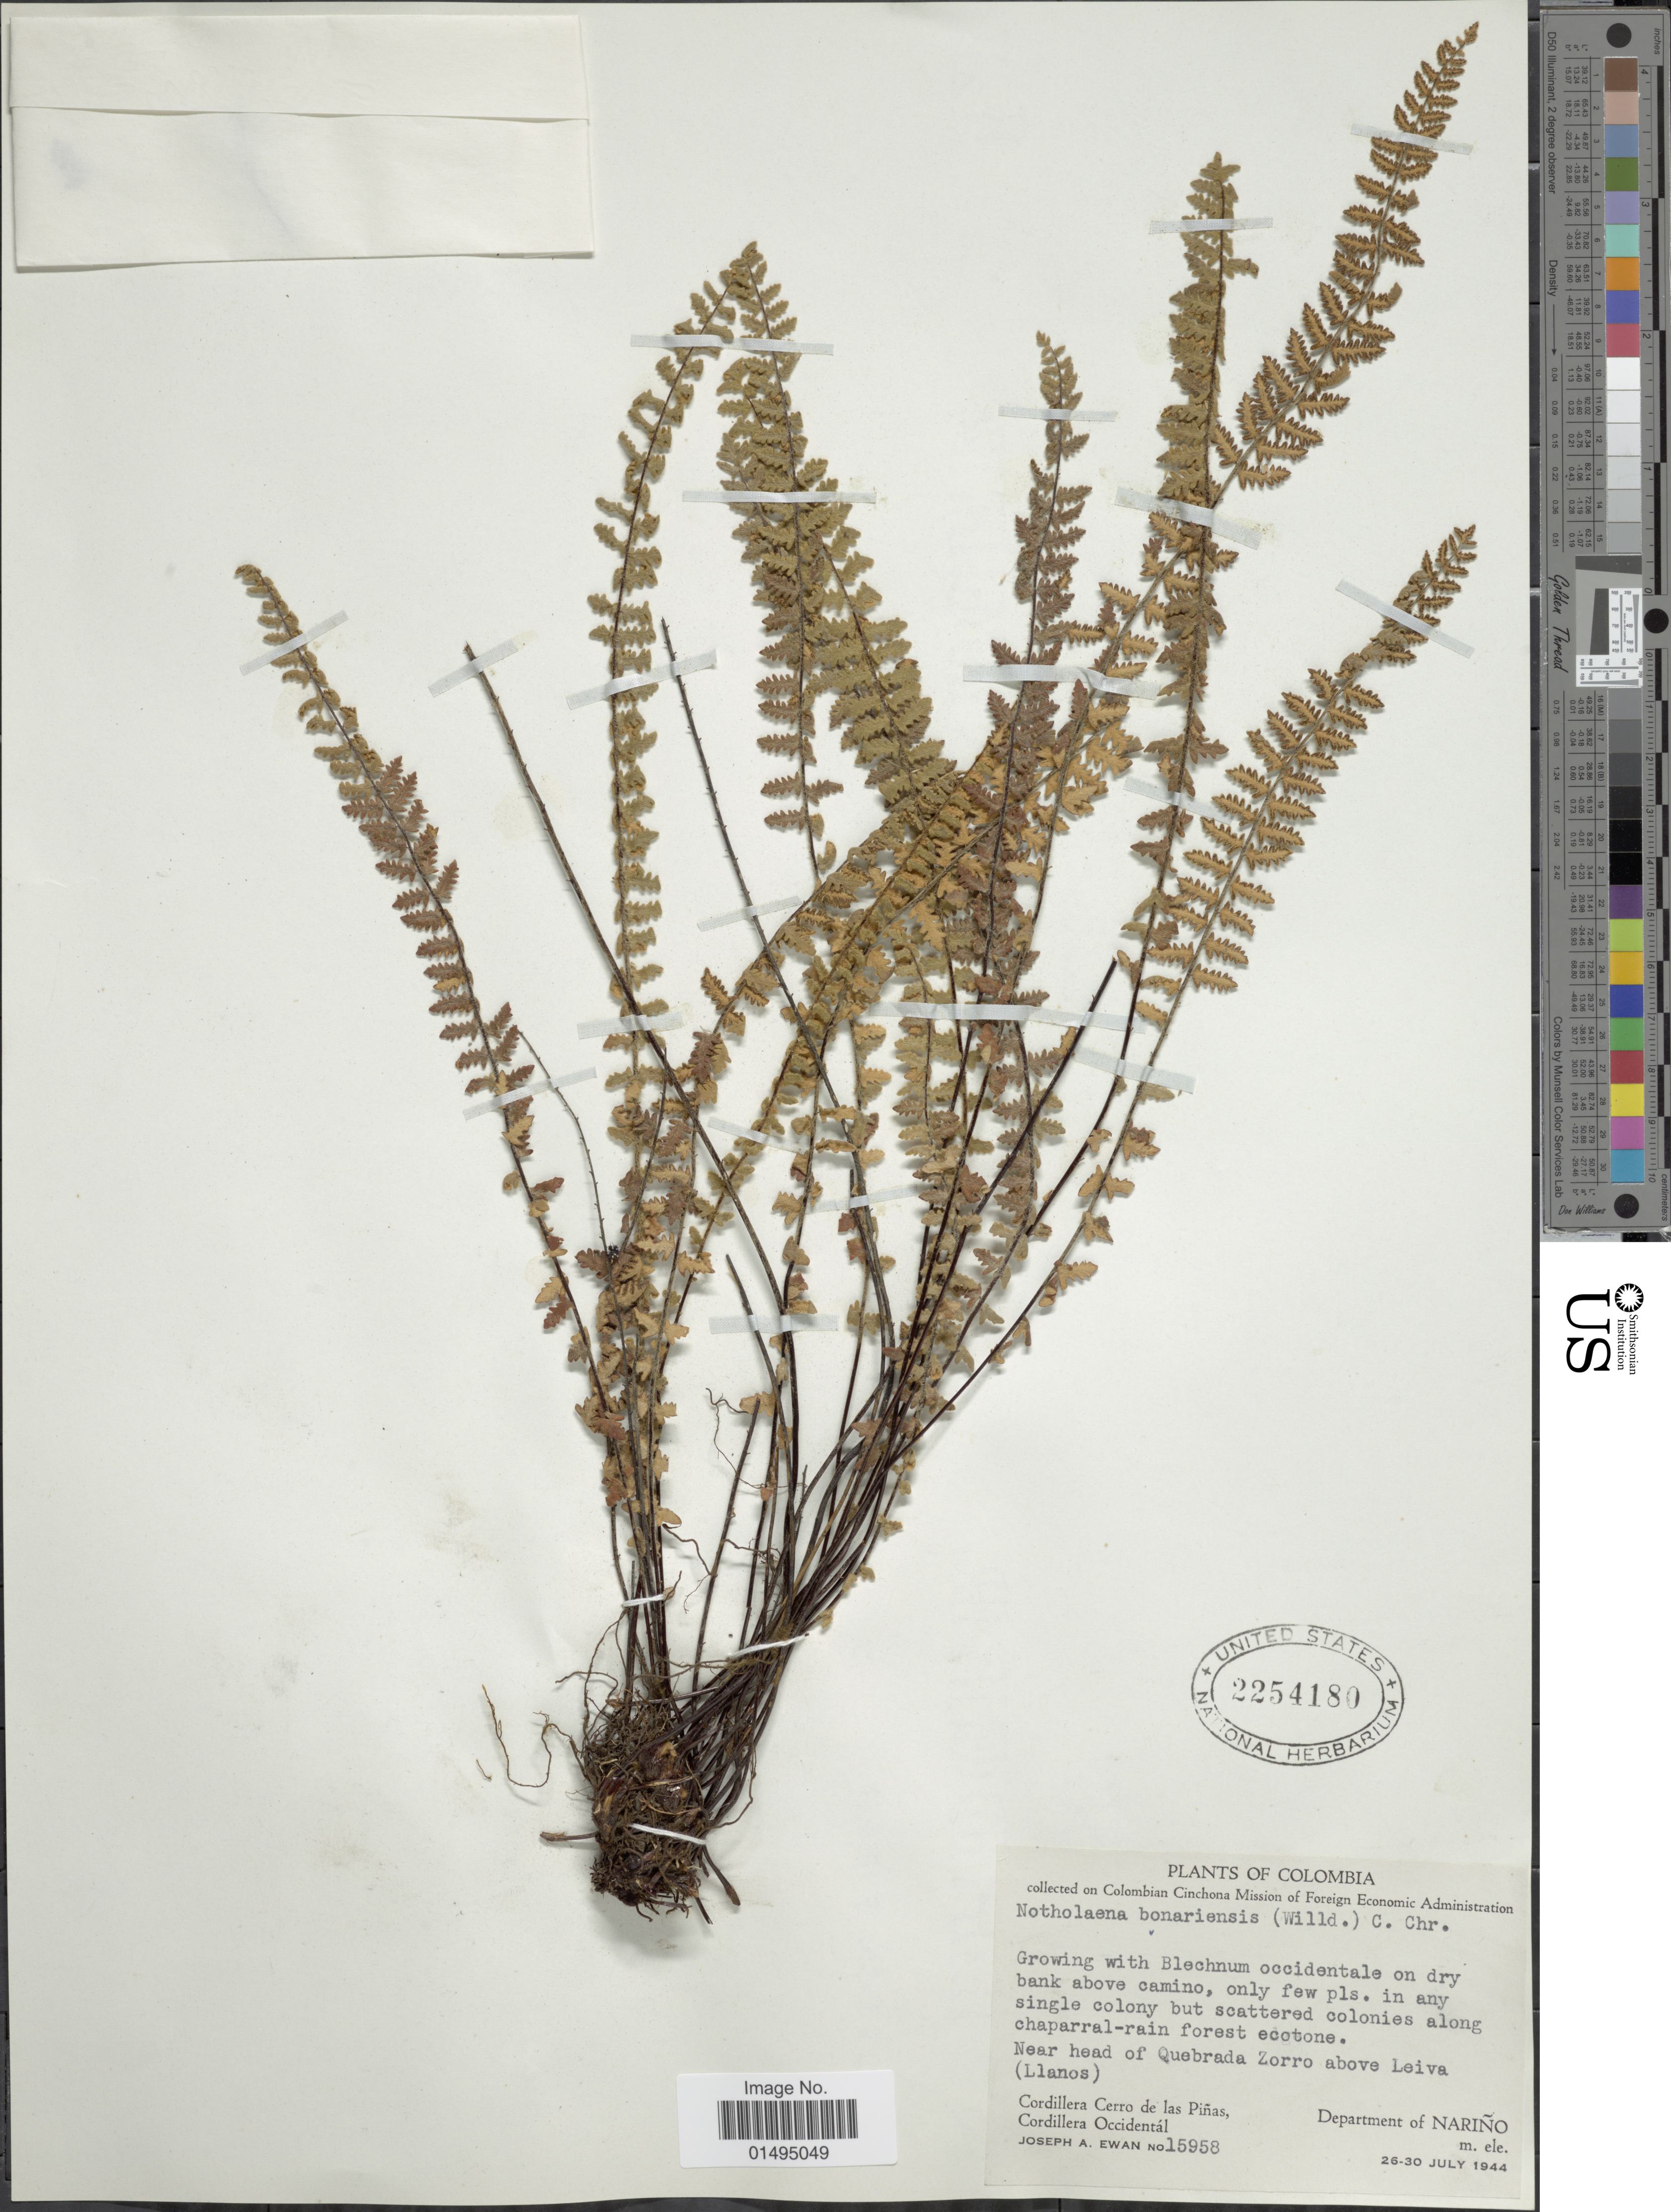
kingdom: Plantae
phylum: Tracheophyta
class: Polypodiopsida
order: Polypodiales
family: Pteridaceae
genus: Myriopteris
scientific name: Myriopteris aurea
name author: (Poir.) Grusz & Windham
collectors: J. A. Ewan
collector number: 15958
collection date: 1944-07-26/1944-07-30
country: Colombia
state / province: Nariño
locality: Cordillera Cerro de las Pinas, Cordillera Occidental, Department of Narino, near head of Quebrada Zorro above Leiva (Llanos)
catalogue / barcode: US 2254180